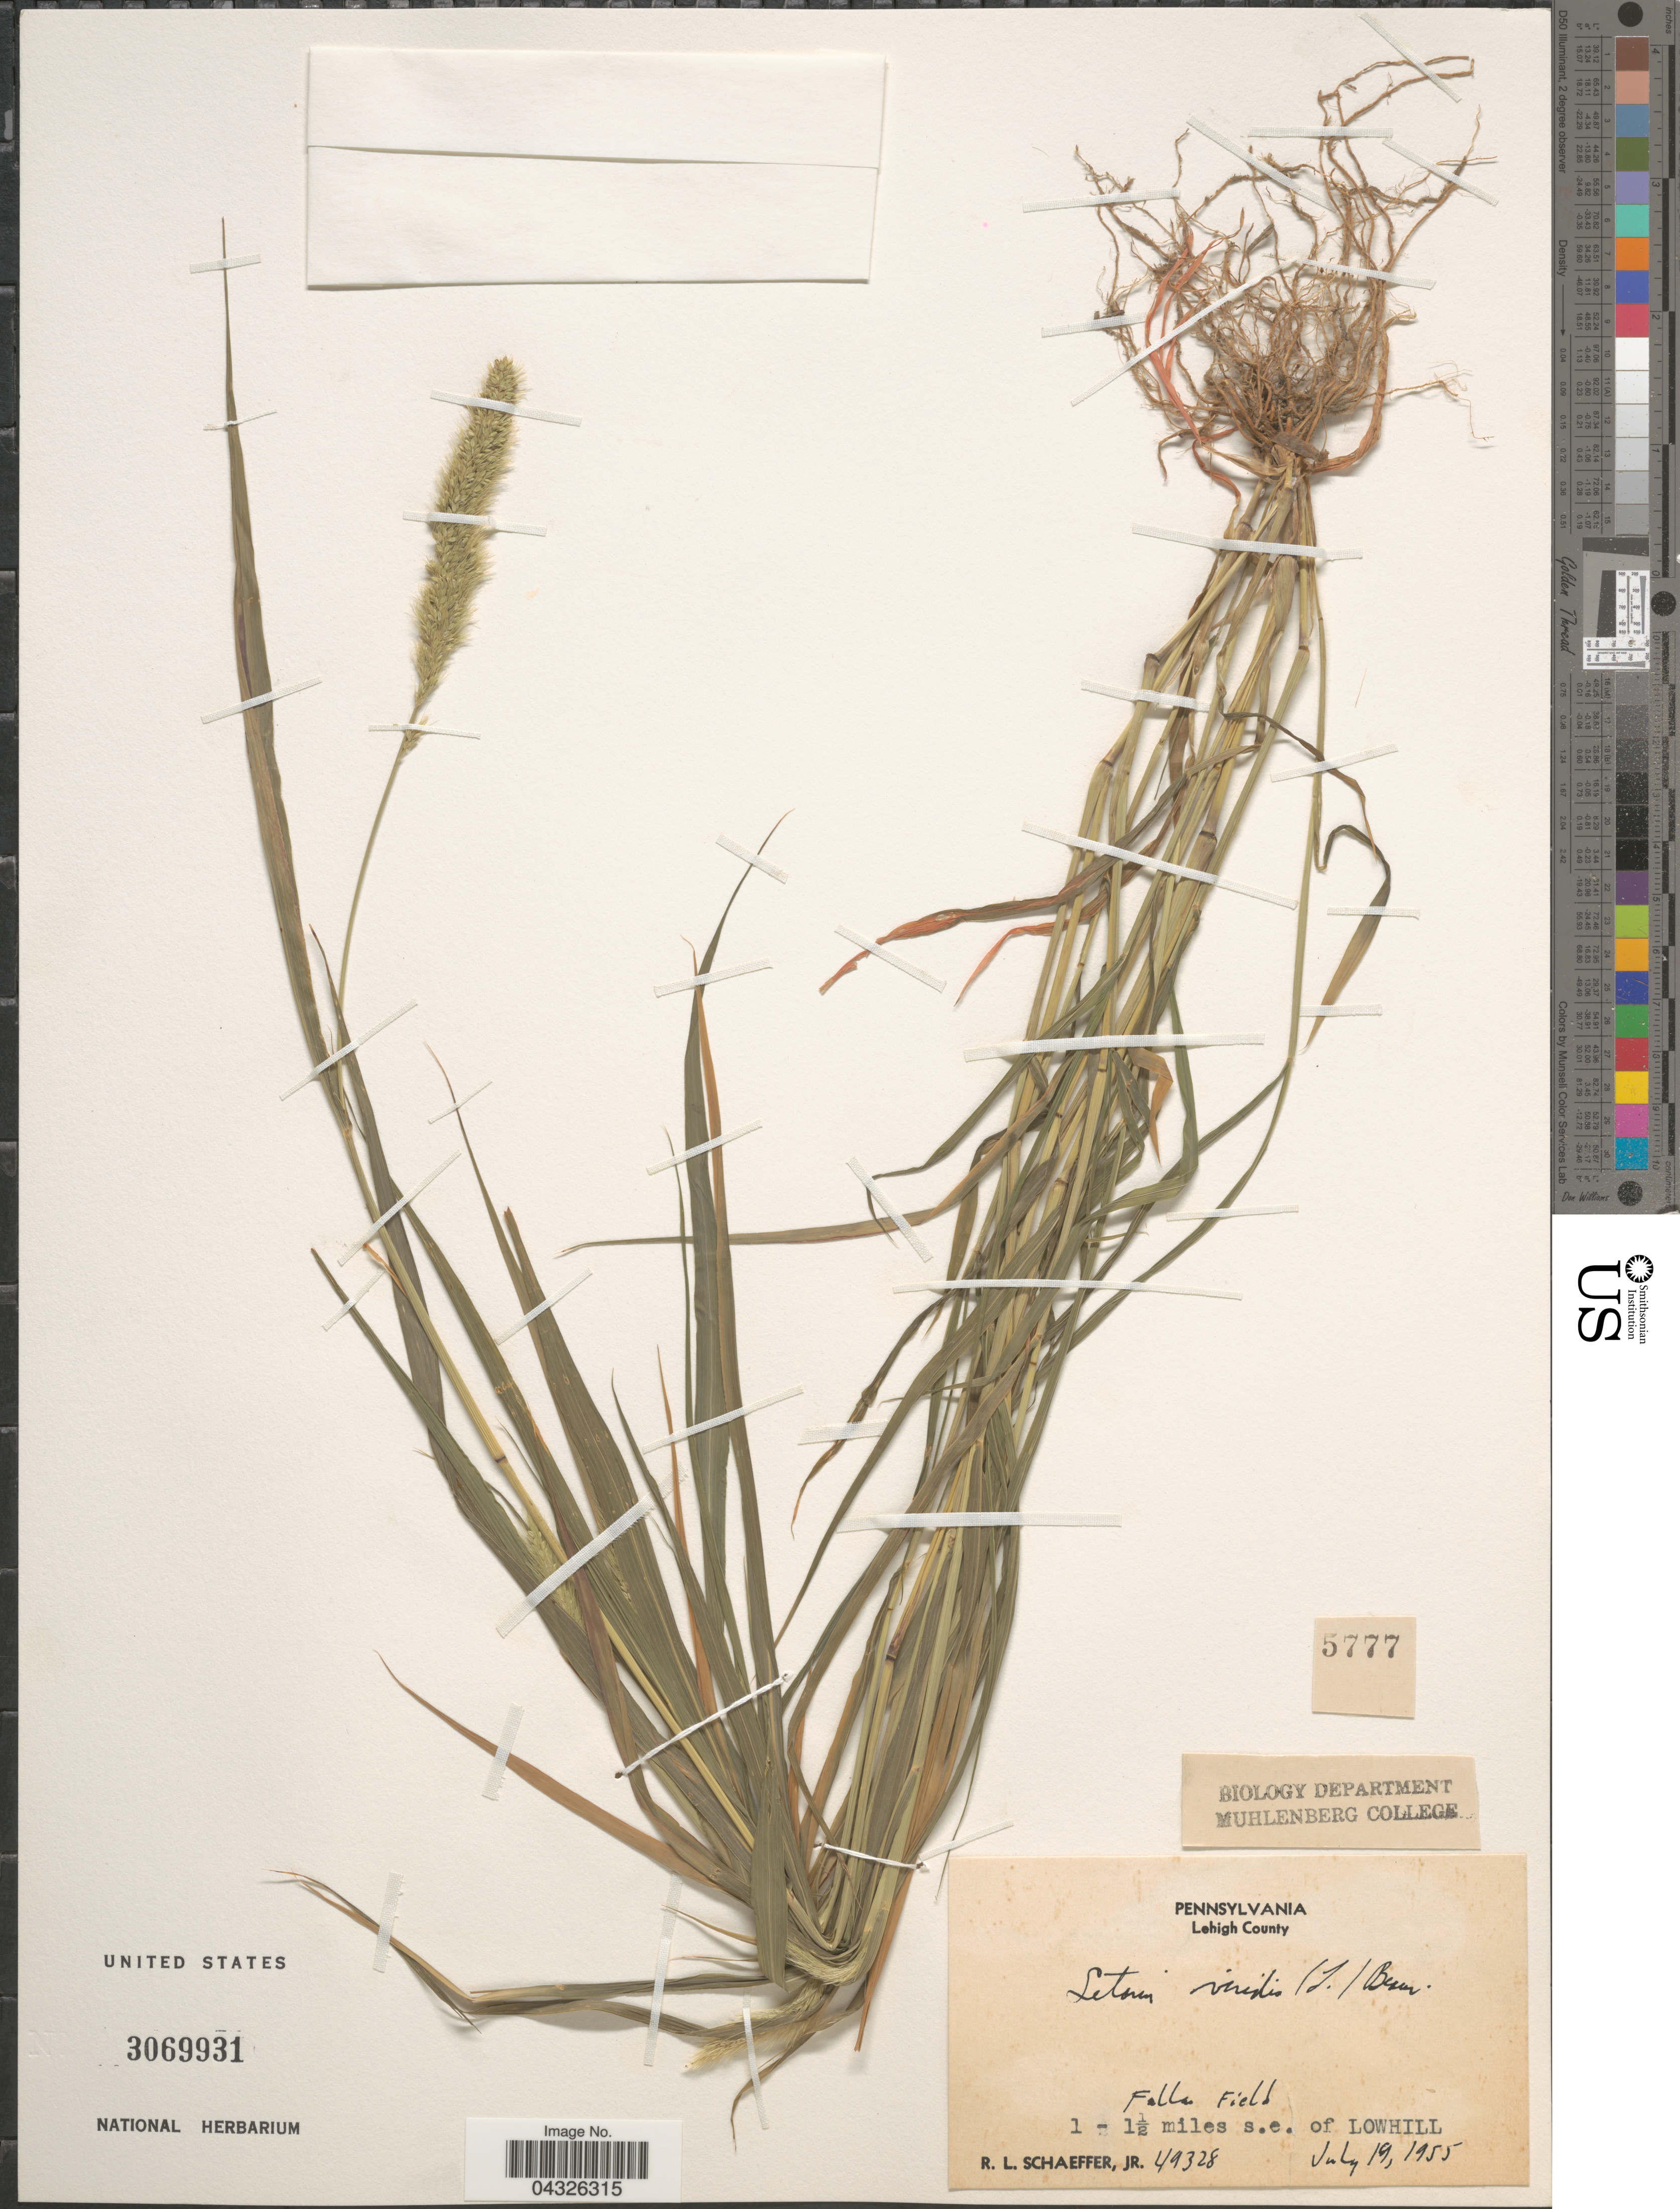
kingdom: Plantae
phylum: Tracheophyta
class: Liliopsida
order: Poales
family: Poaceae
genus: Setaria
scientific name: Setaria viridis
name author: (L.) P. Beauv.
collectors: R. L. Schaeffer Jr.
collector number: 49328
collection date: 1955-07-19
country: United States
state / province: Pennsylvania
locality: Lehigh County. Fallow [interpreted] Field. 1-1½ miles s.e. of Lowhill.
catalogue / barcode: US 3069931